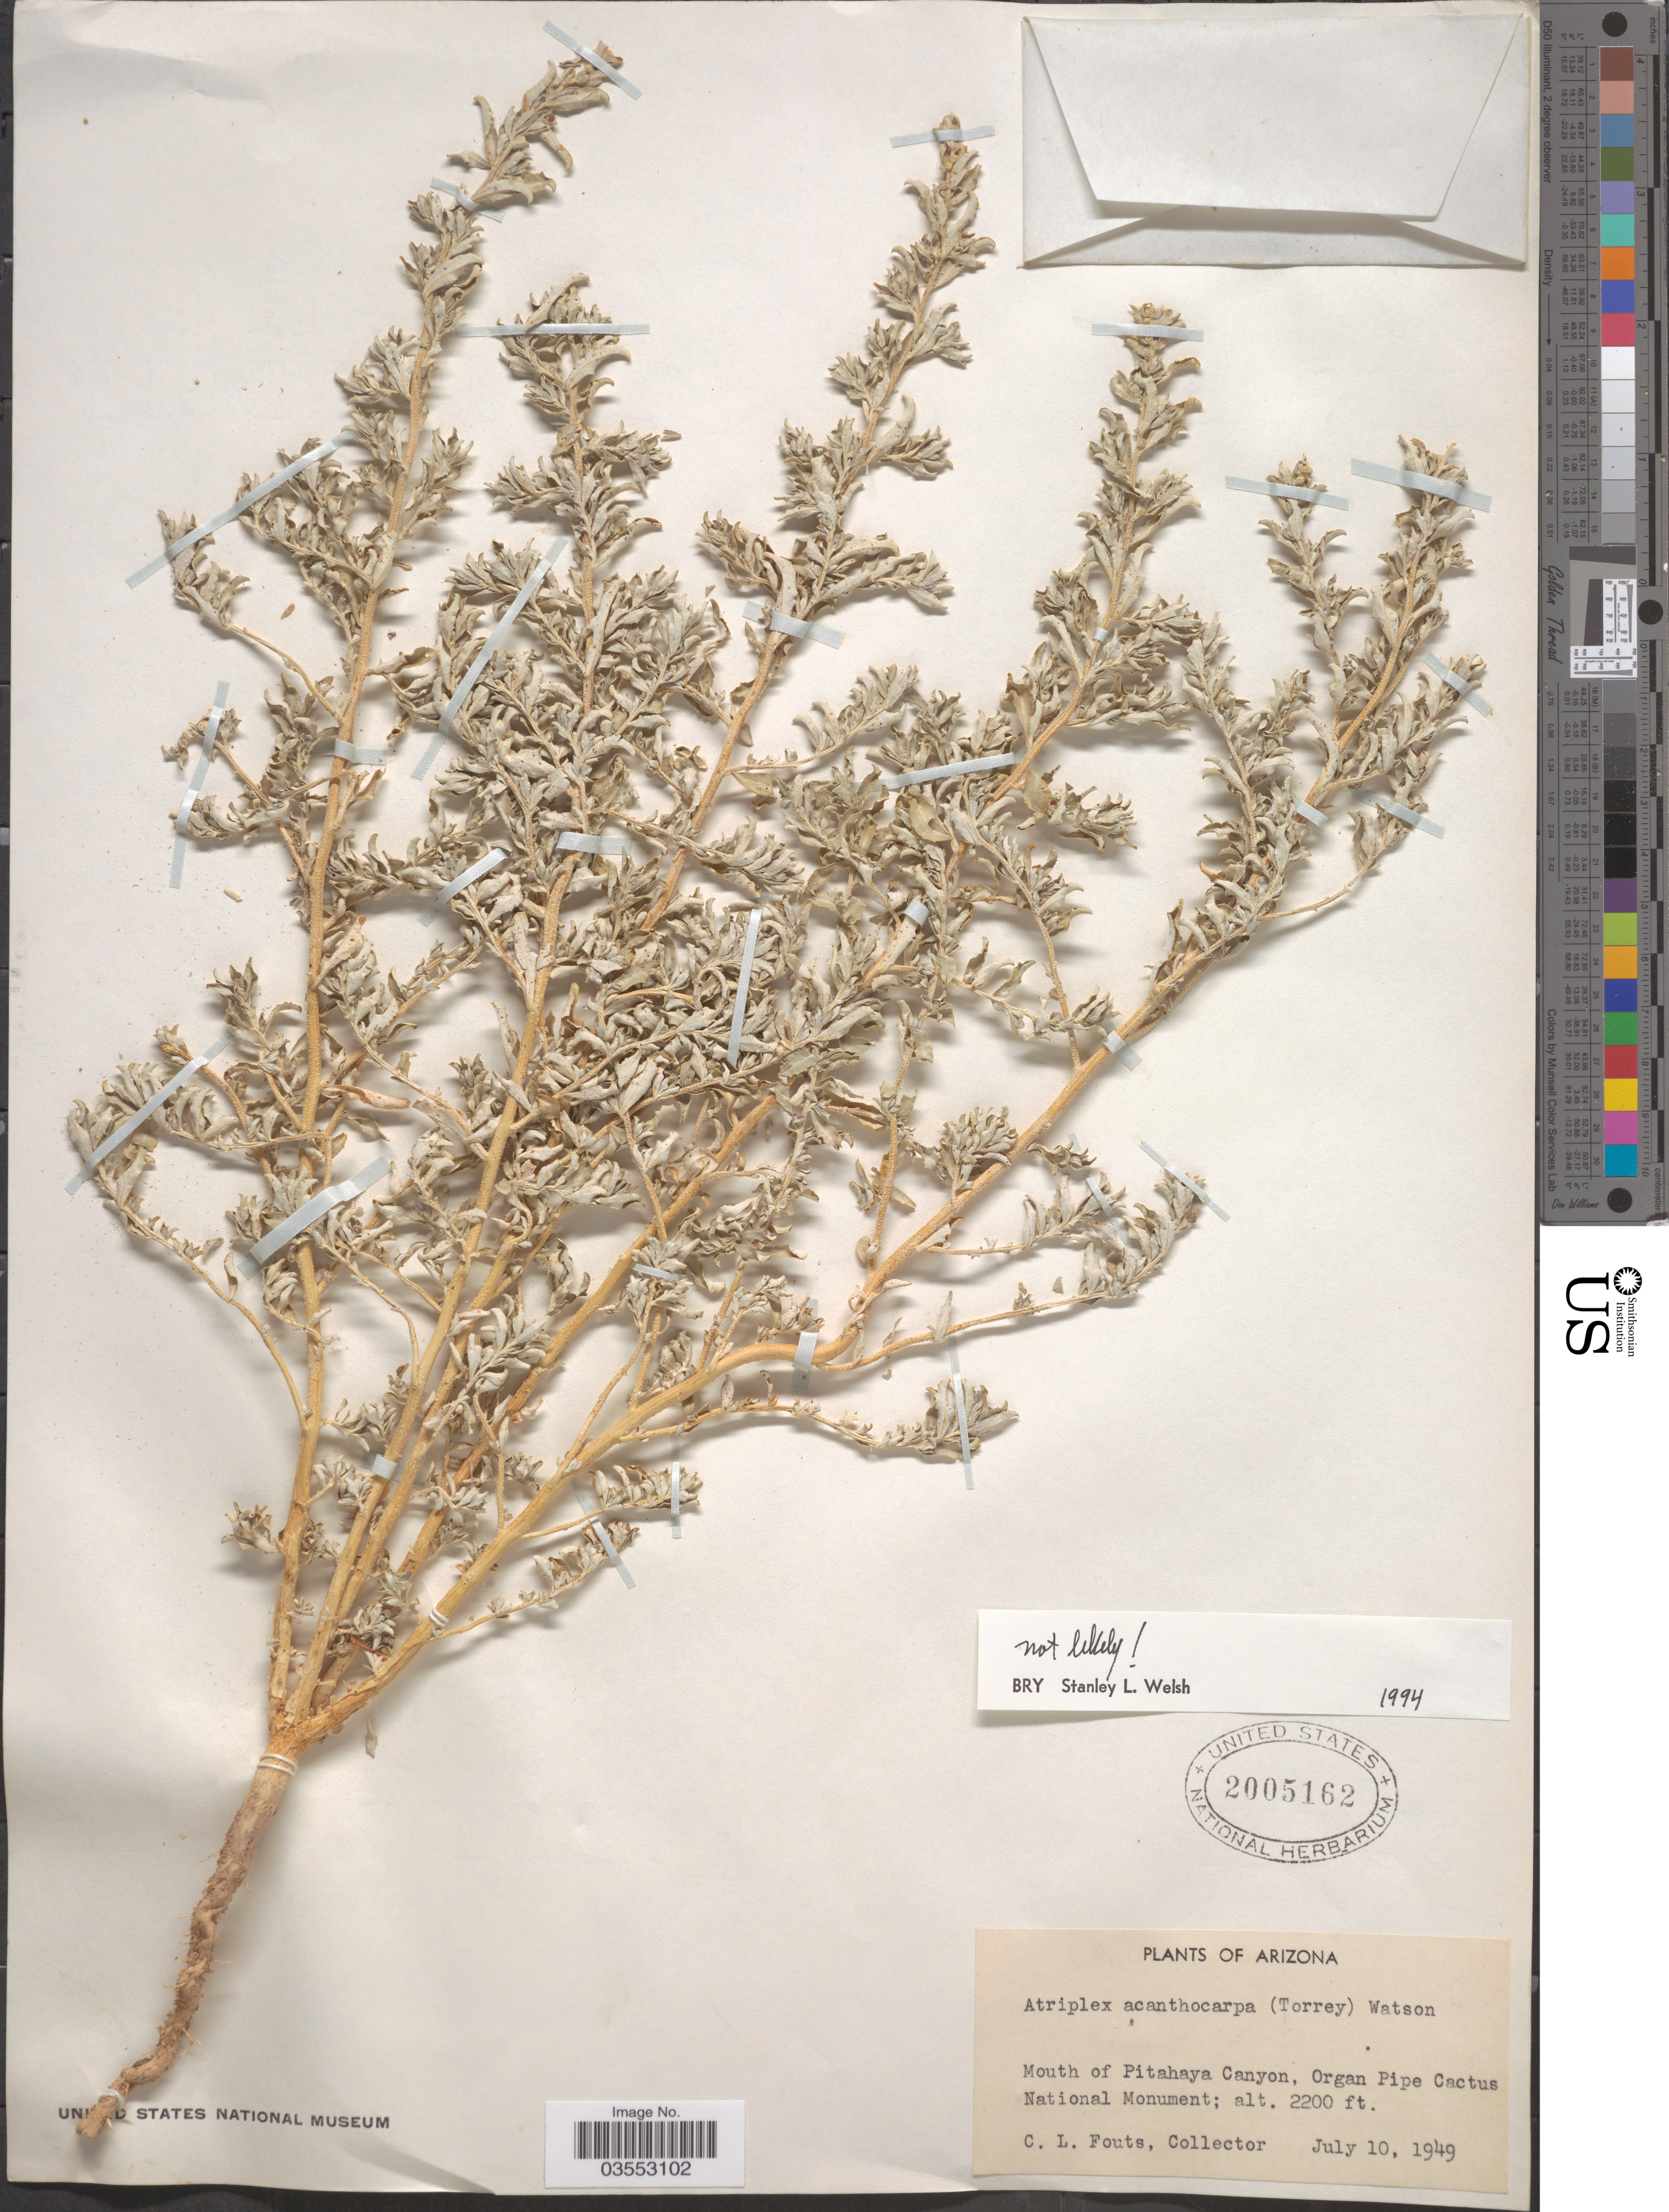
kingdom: Plantae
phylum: Tracheophyta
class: Magnoliopsida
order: Caryophyllales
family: Amaranthaceae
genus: Atriplex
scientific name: Atriplex sp.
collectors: C. Fouts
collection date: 1949-07-10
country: United States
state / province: Arizona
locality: Mouth of Pitahaya Canyon, Organ Pipe Cactus National Monument.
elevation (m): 671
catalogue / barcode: US 2005162